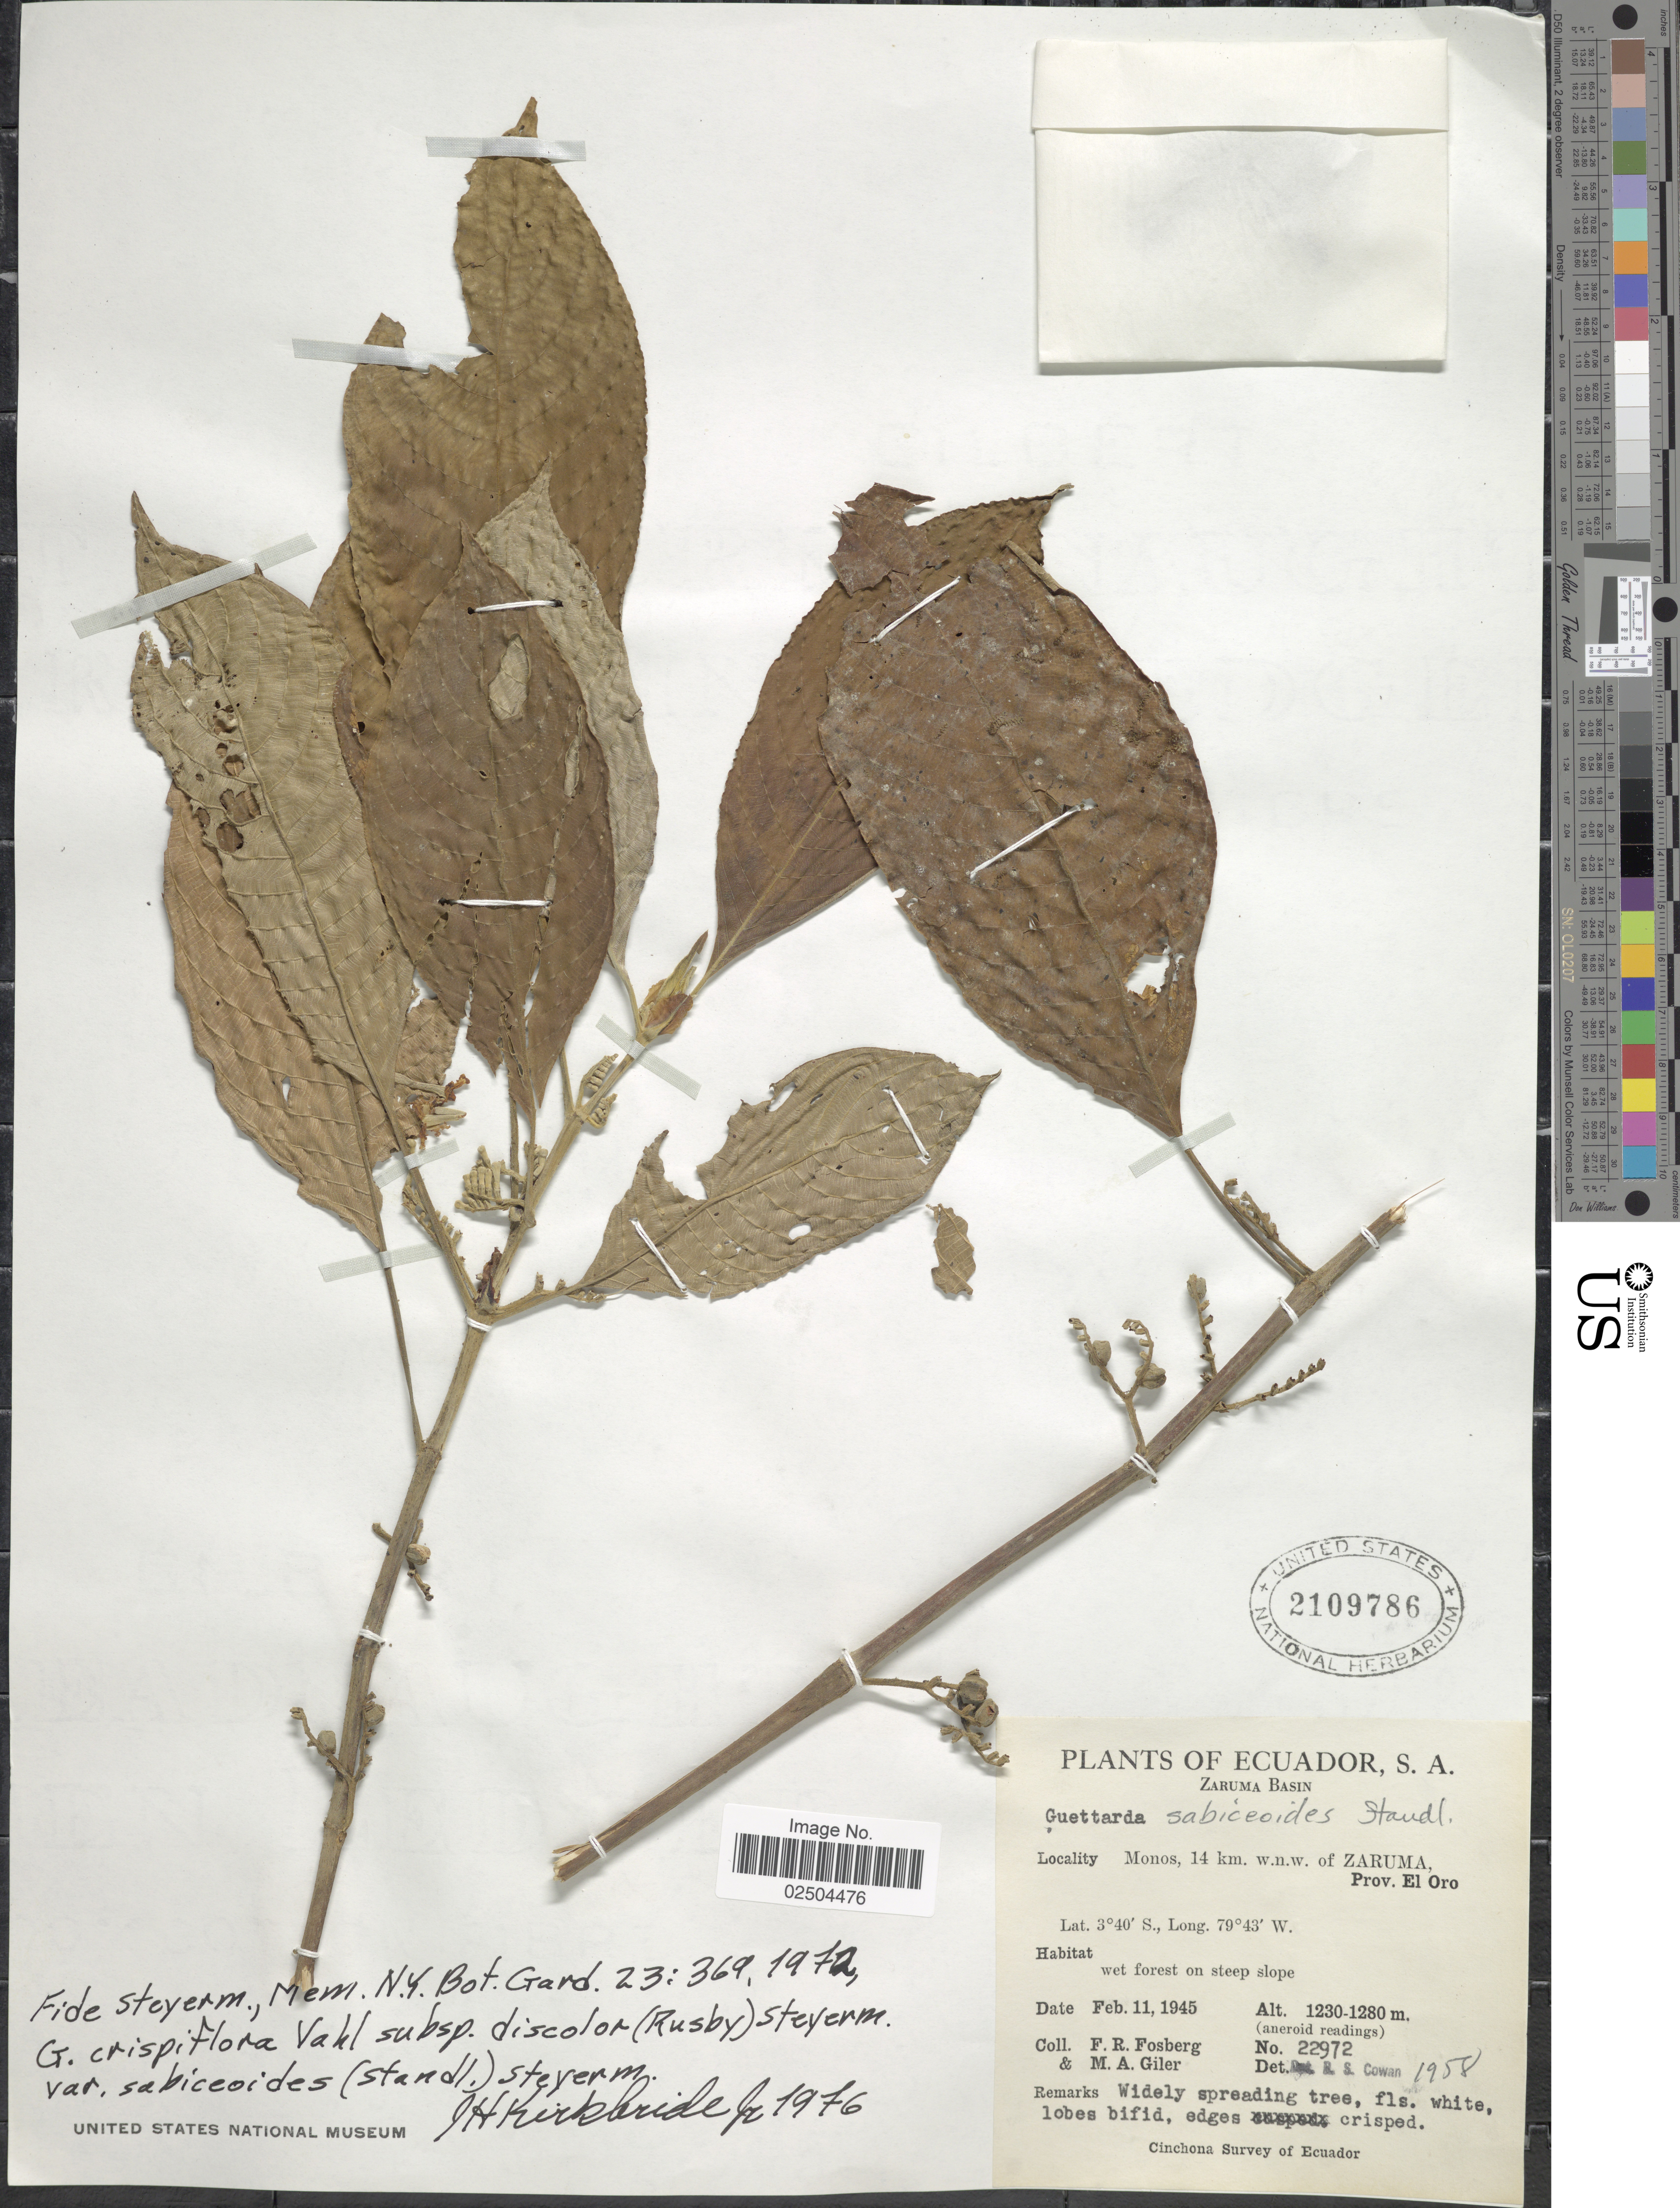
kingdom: Plantae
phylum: Tracheophyta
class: Magnoliopsida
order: Gentianales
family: Rubiaceae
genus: Guettarda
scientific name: Guettarda crispiflora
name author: Vahl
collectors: F. R. Fosberg & M. Giler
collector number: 22972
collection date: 1945-02-11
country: Ecuador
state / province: El Oro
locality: Zaruma Basin, Monos, 14 km w.n.w. of Zaruma, Prov. El Oro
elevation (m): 1230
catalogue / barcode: US 2109786